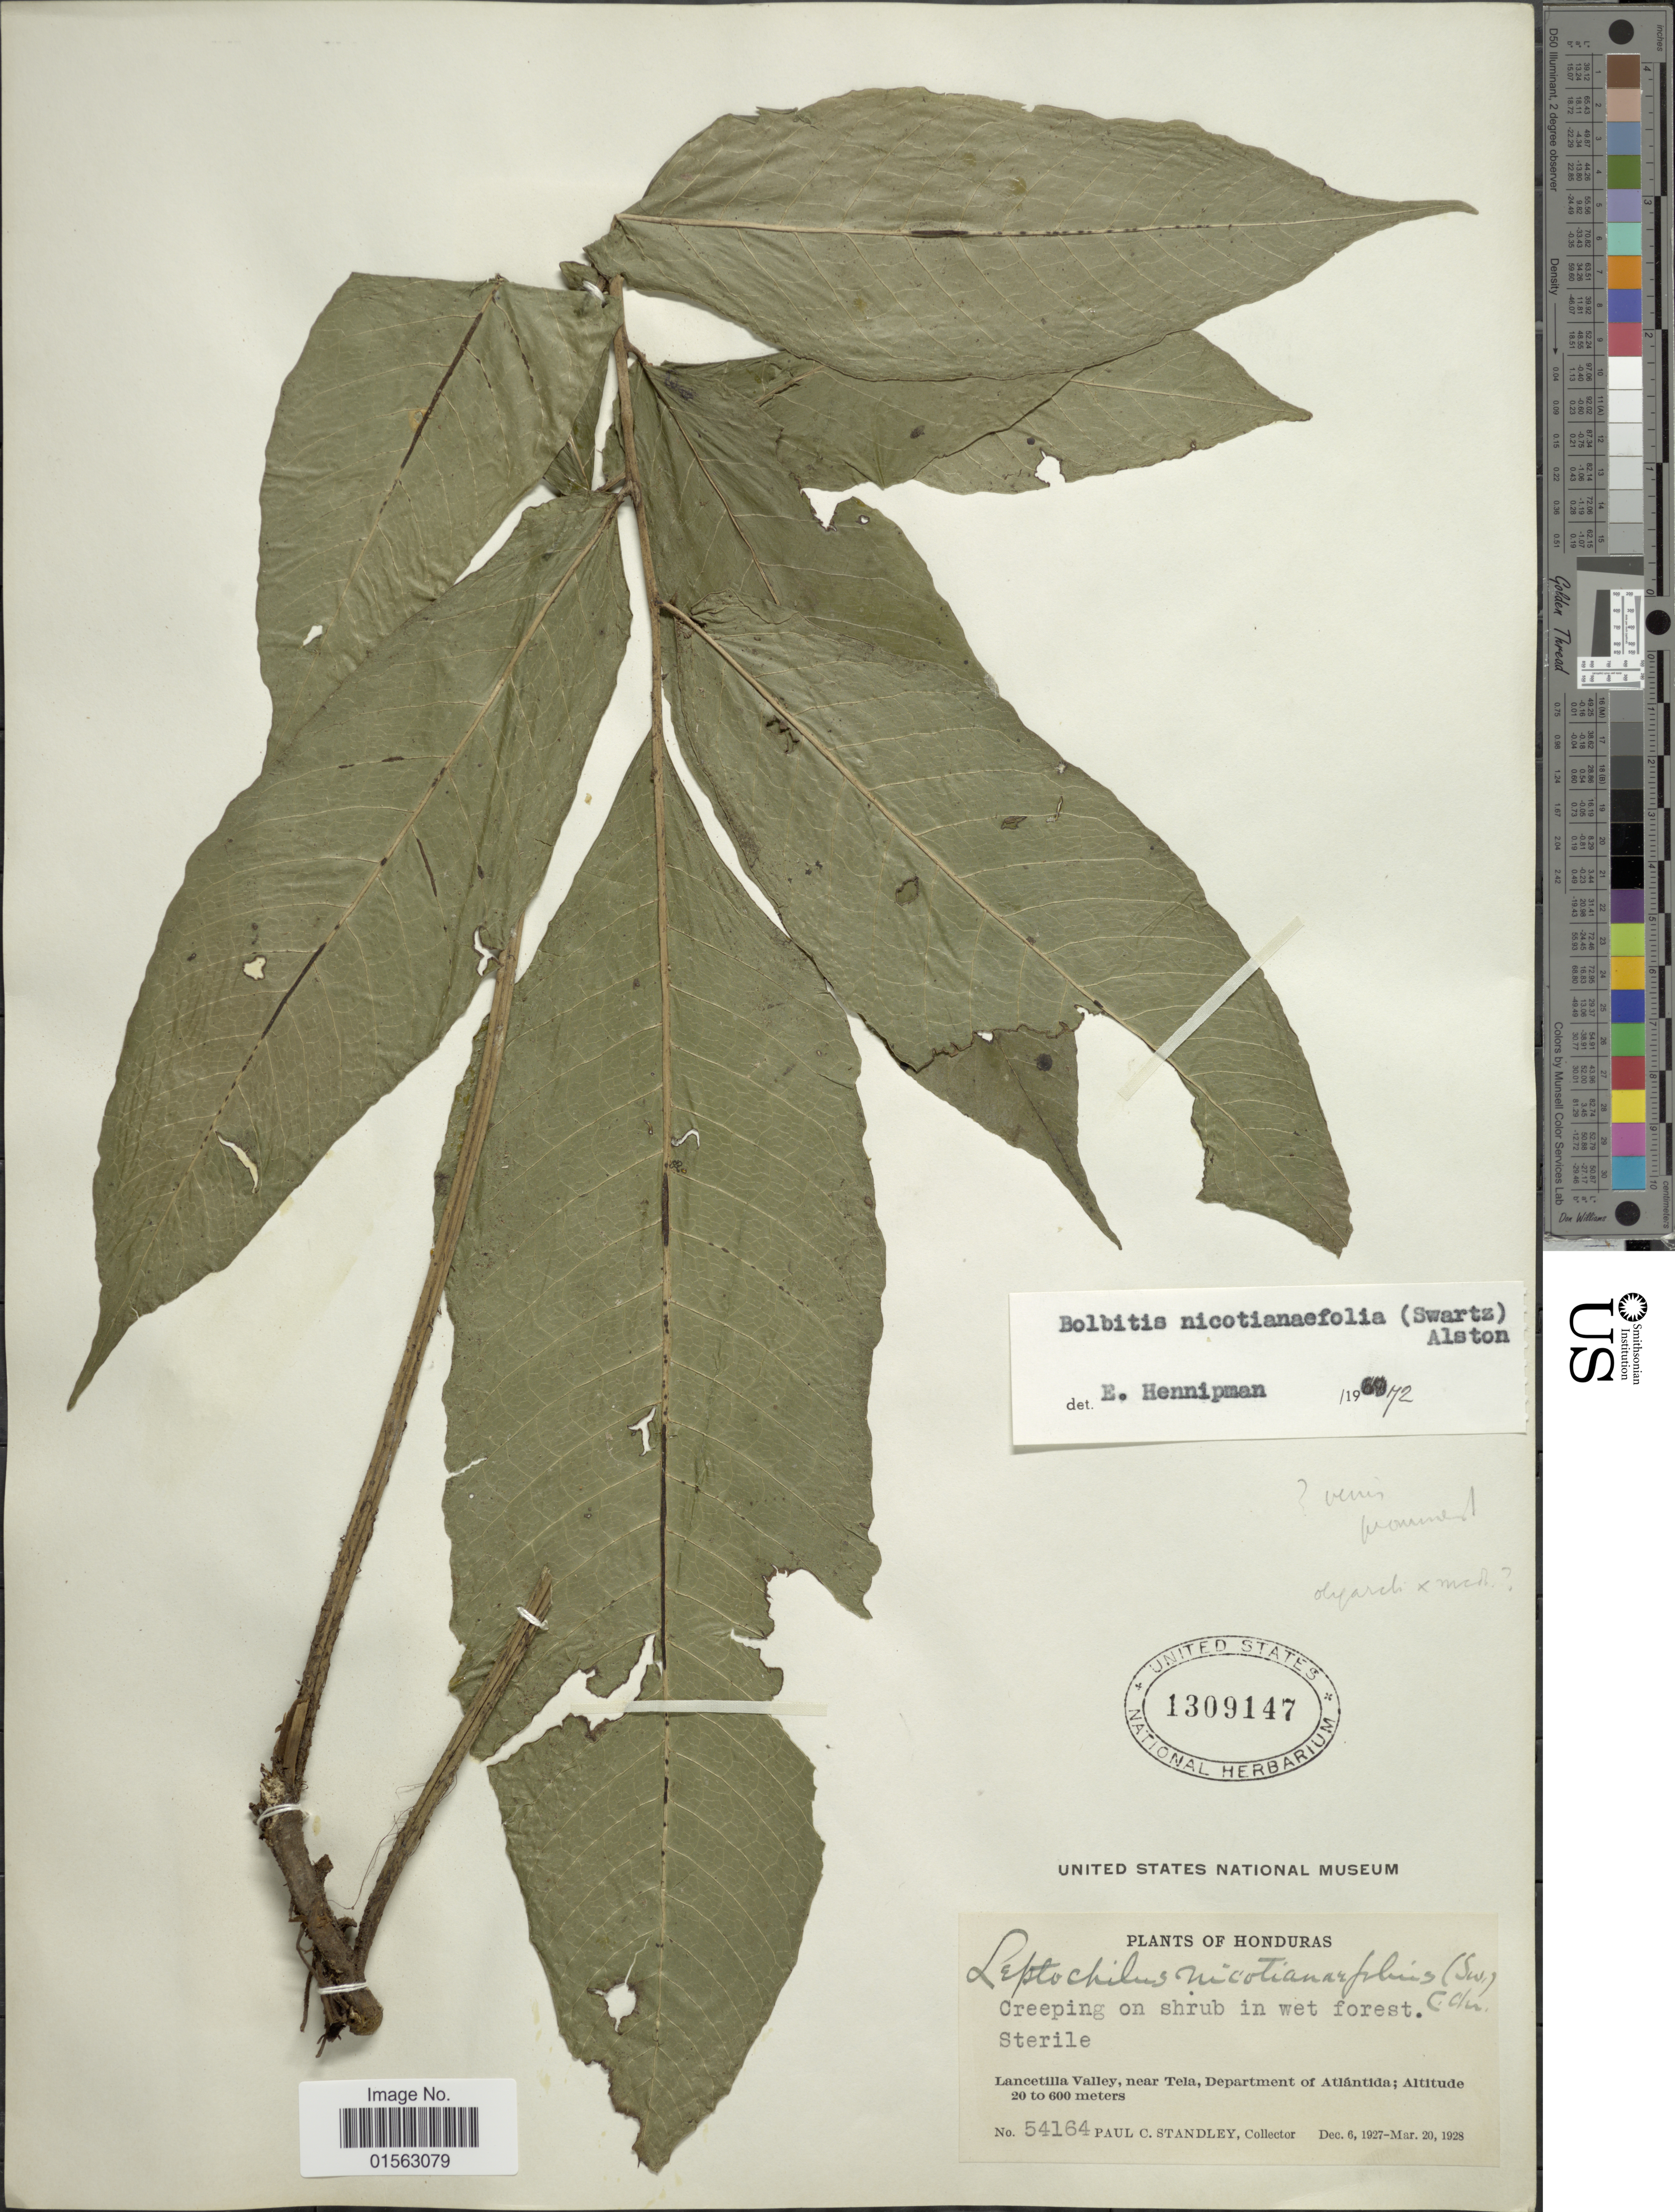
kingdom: Plantae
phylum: Tracheophyta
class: Polypodiopsida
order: Polypodiales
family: Dryopteridaceae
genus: Mickelia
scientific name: Mickelia nicotianifolia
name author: (Sw.) R.C. Moran et al.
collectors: P. C. Standley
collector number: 54164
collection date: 1927-12-06/1928-03-20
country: Honduras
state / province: Atlántida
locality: Honduras, Lancetilla Valley, near Tela, Department of Atlántida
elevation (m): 20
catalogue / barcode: US 1309147